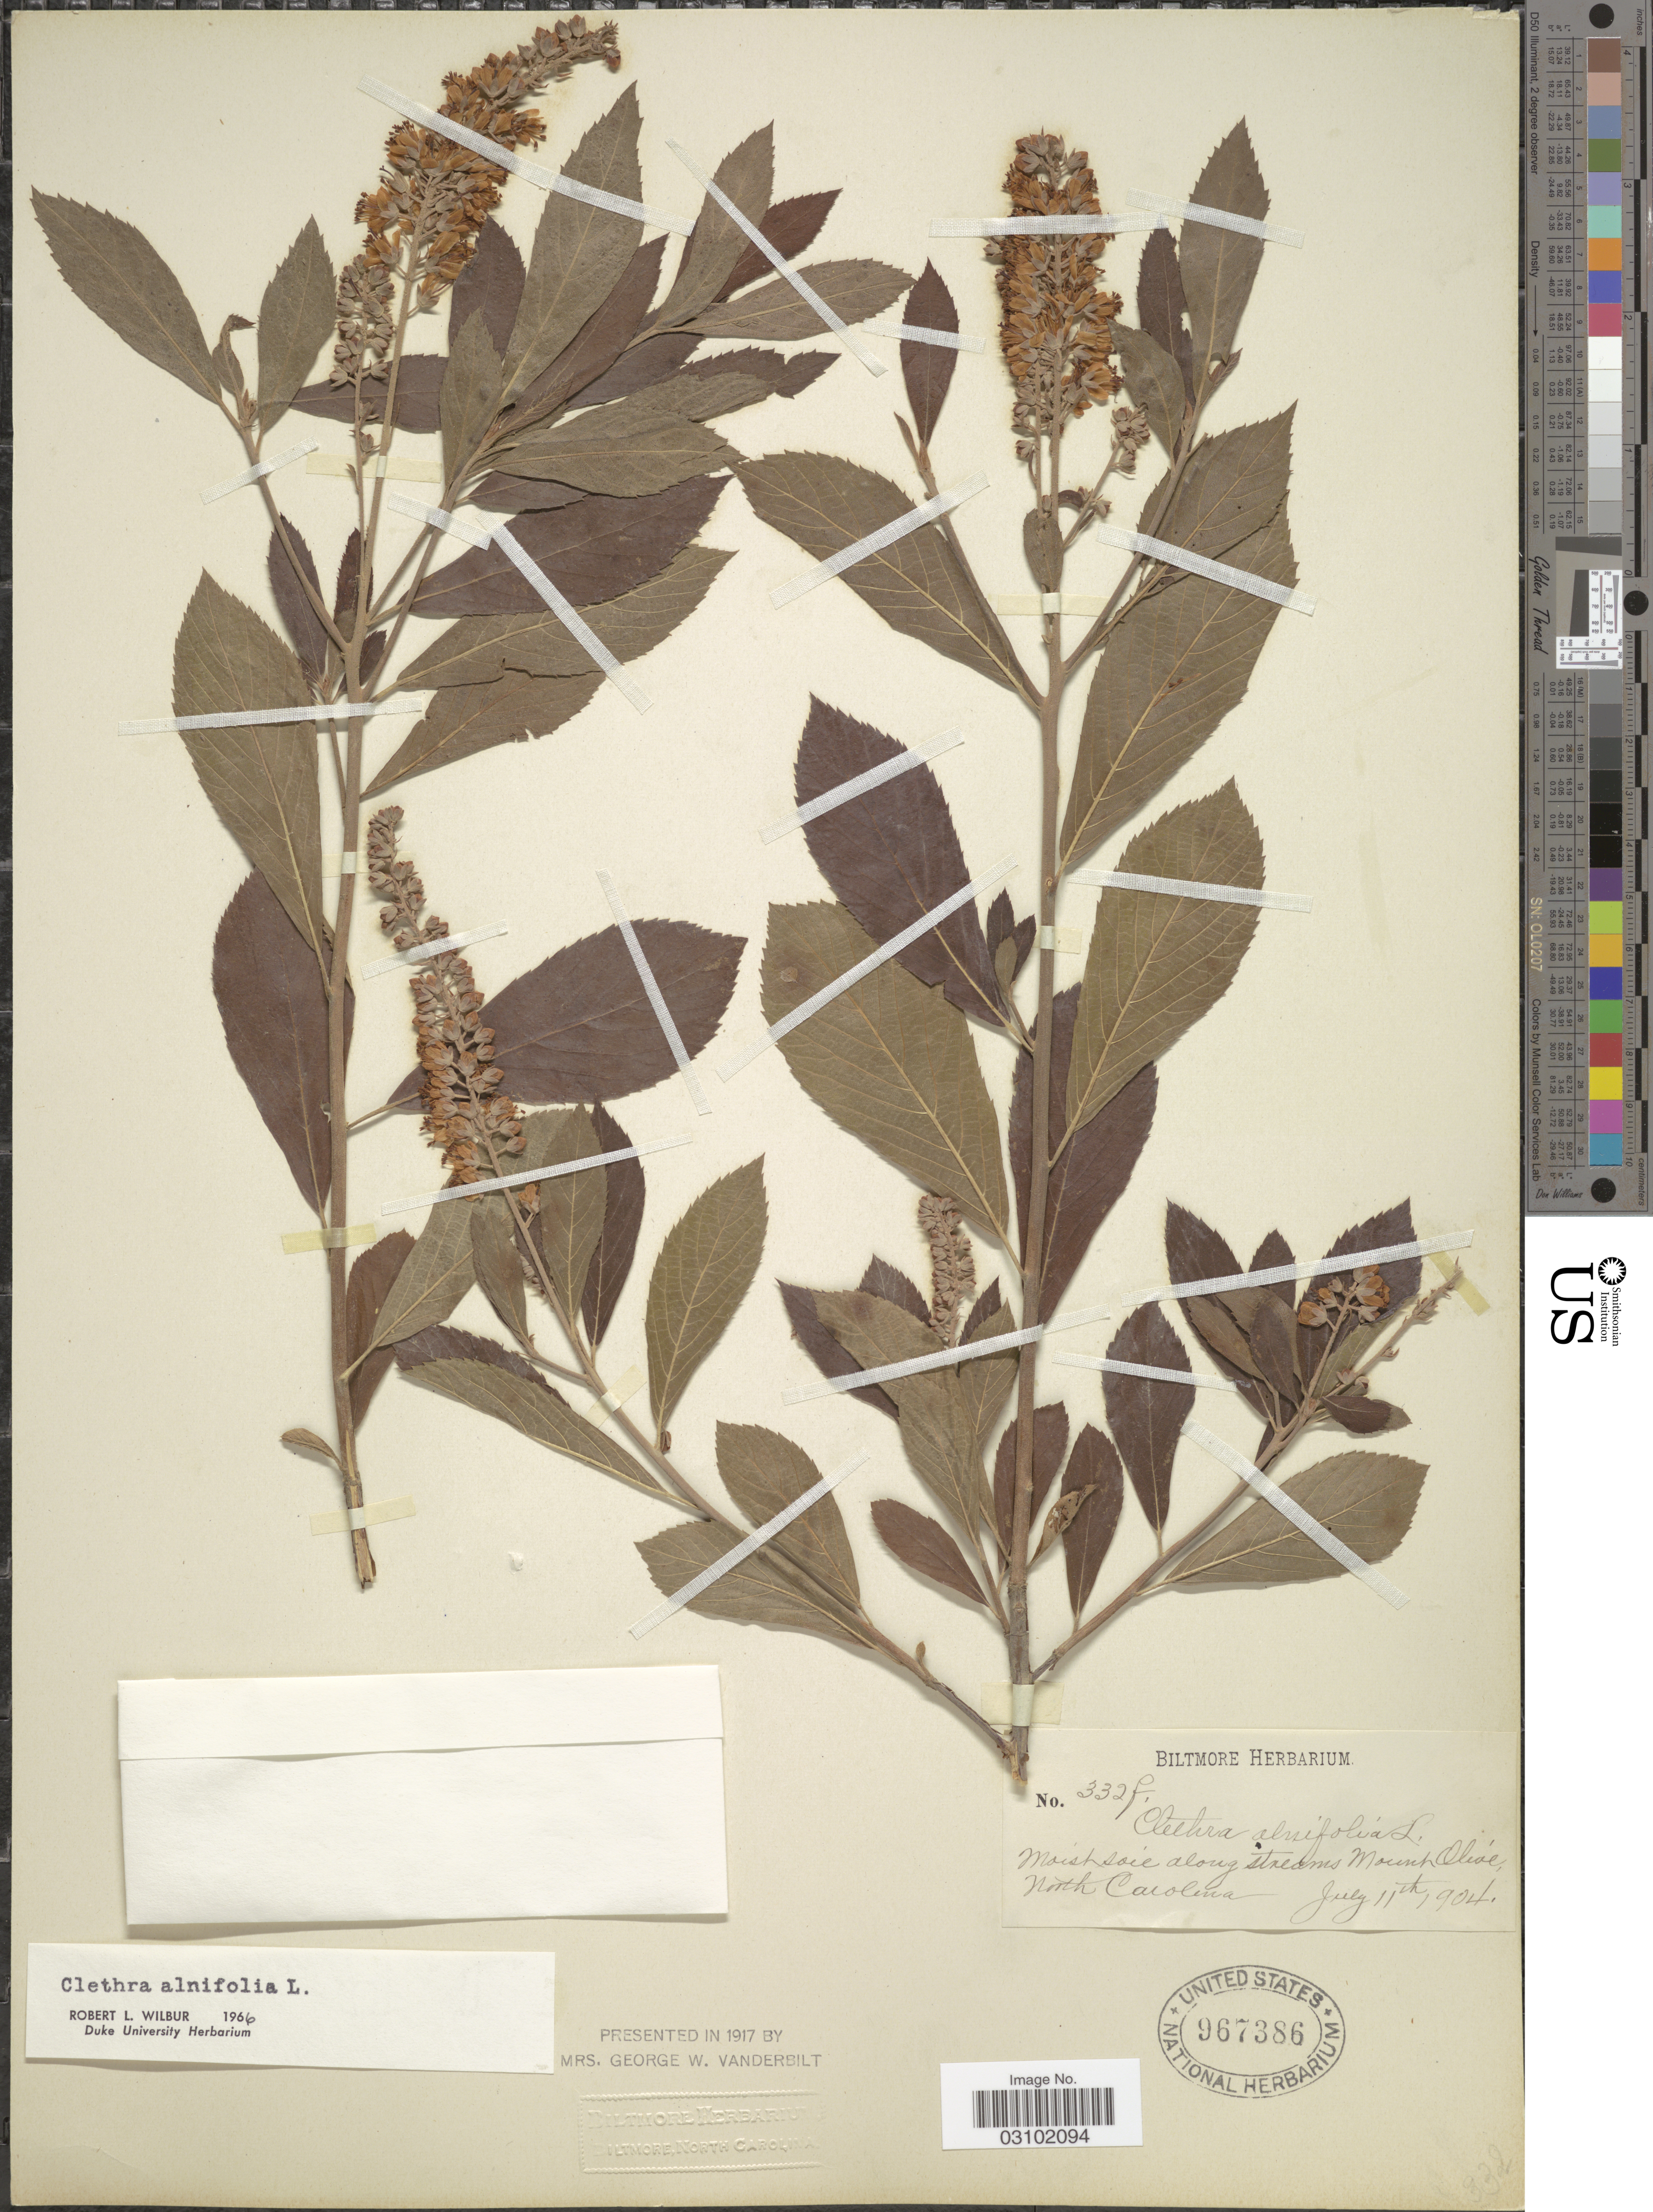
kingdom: Plantae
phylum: Tracheophyta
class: Magnoliopsida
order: Ericales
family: Clethraceae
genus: Clethra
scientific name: Clethra alnifolia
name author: L.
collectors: ex herb. Biltmore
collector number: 332f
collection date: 1904-07-11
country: United States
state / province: North Carolina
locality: Along streams Mount Olióe.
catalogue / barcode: US 967386